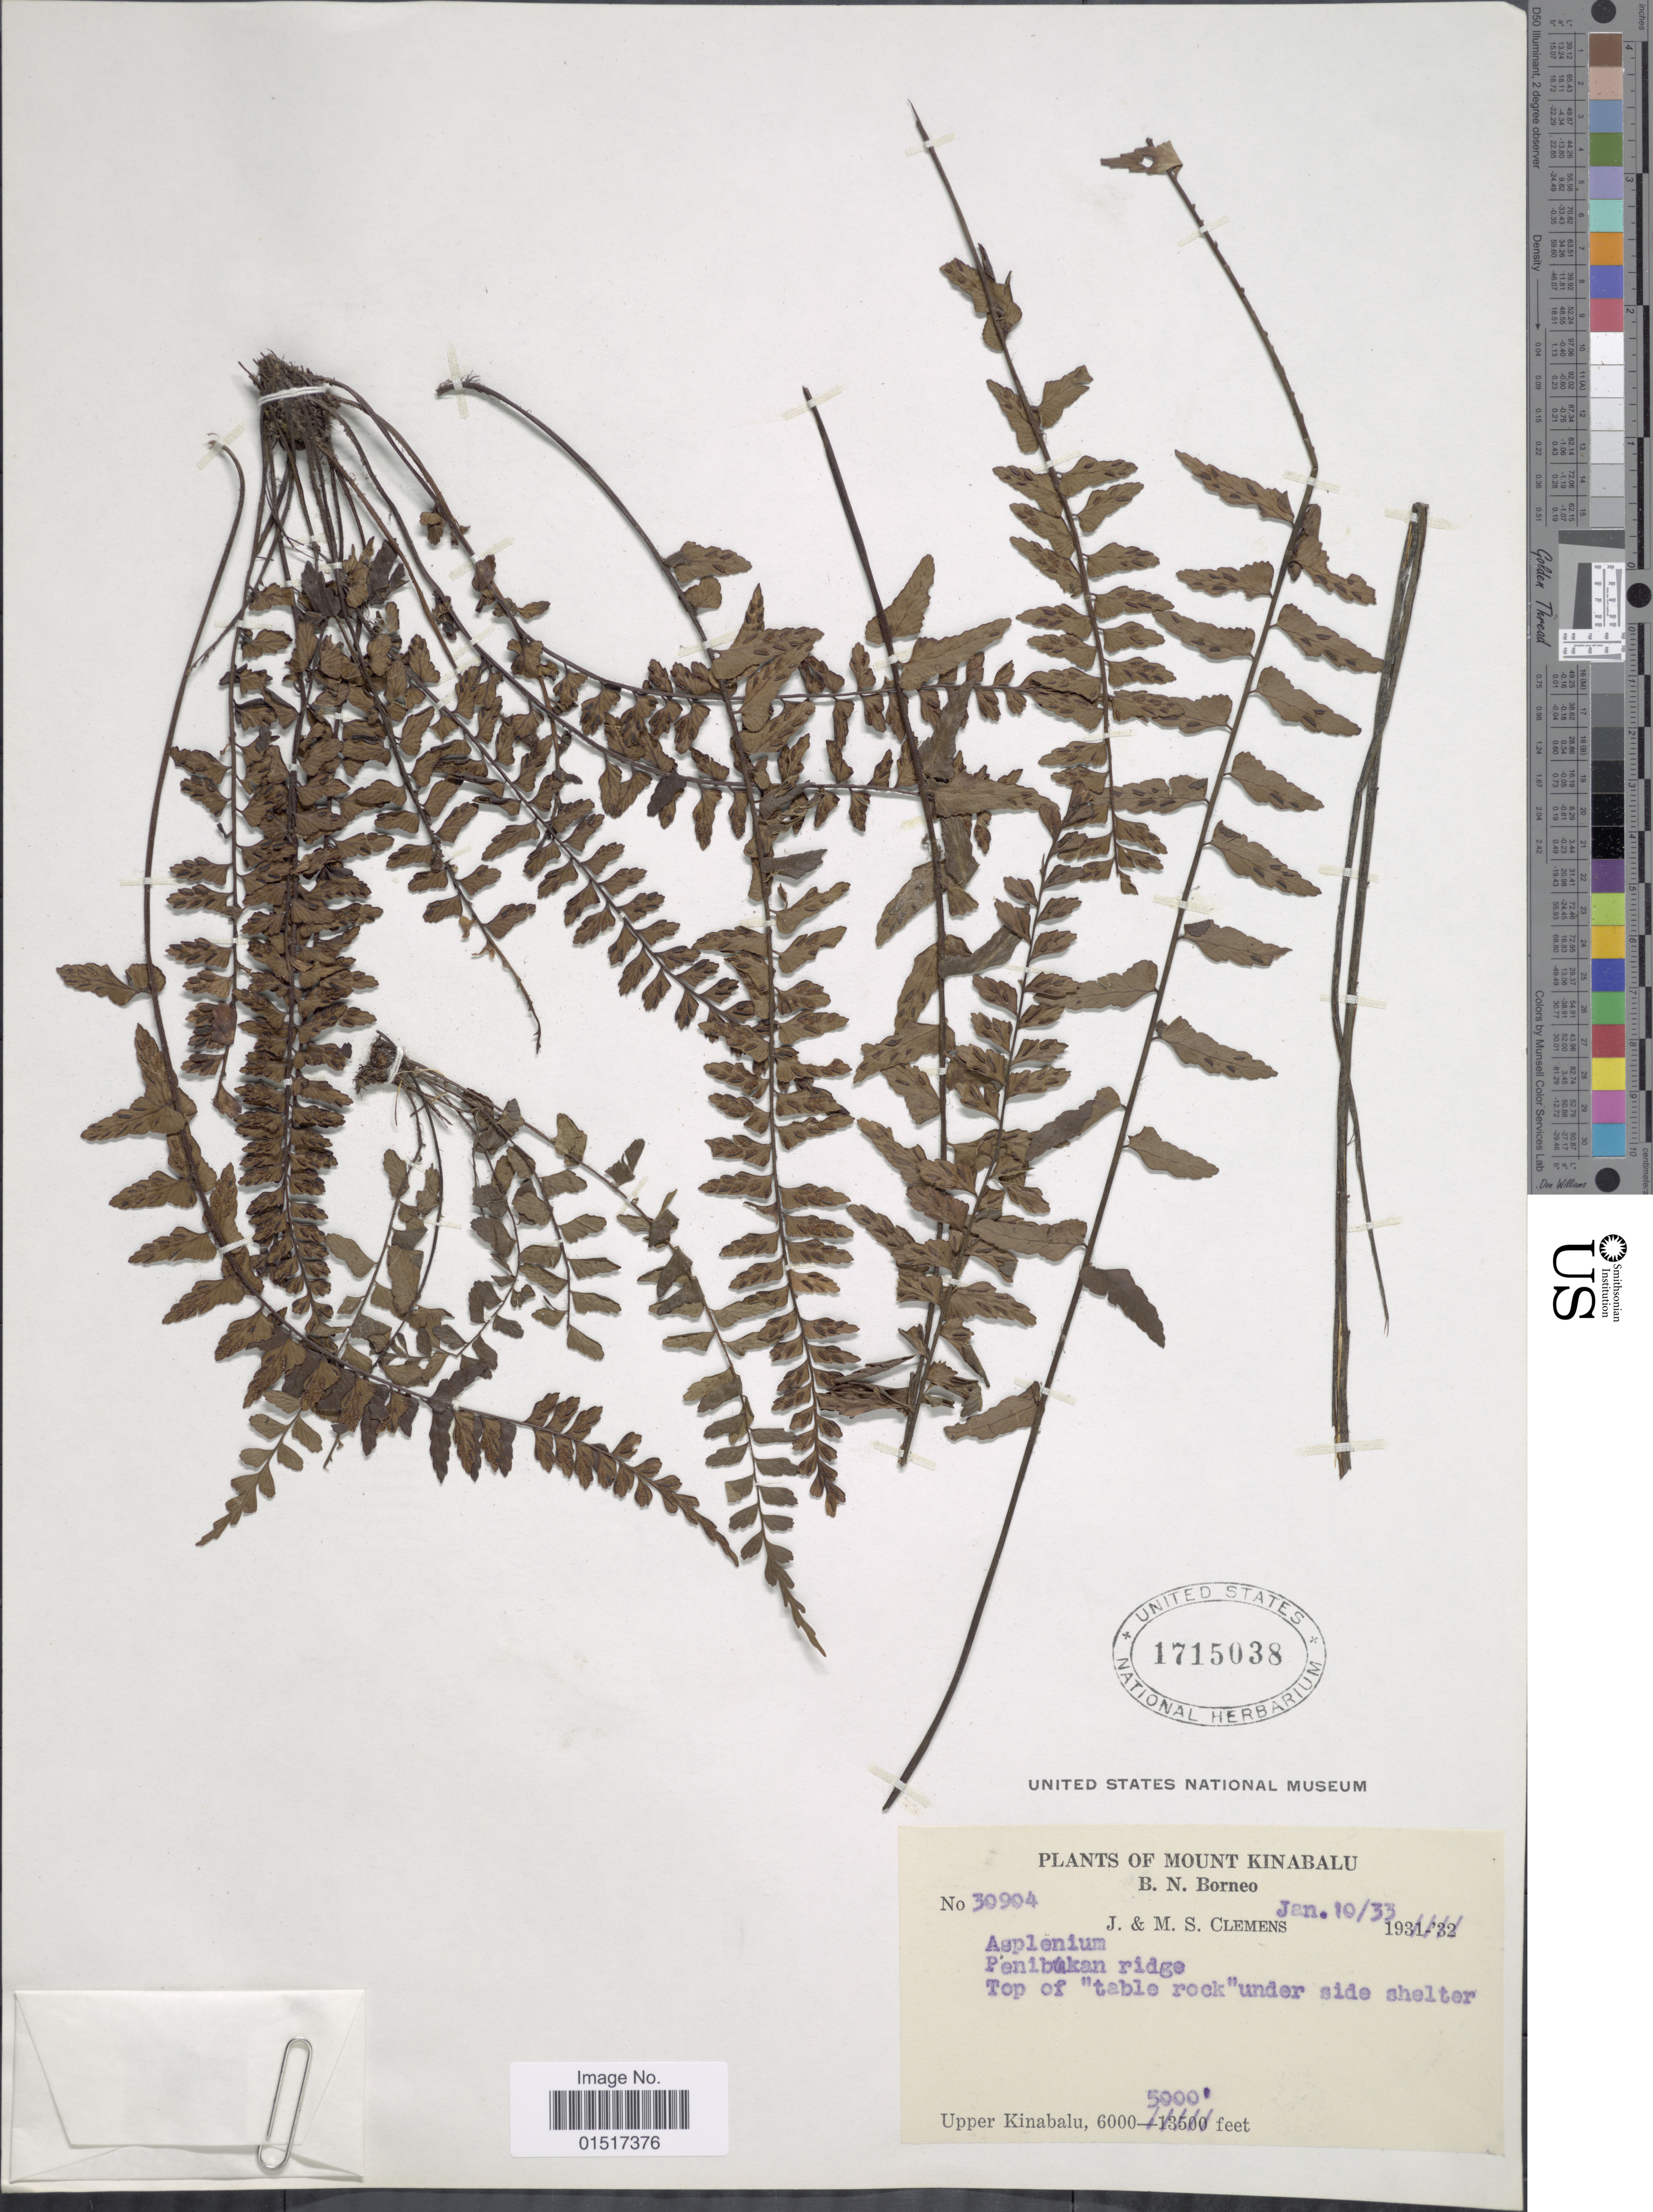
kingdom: Plantae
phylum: Tracheophyta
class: Polypodiopsida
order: Polypodiales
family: Aspleniaceae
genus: Asplenium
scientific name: Asplenium sp.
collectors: J. Clemens & M. S. Clemens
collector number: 30904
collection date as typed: Transcribed d/m/y: 10/1/33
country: Malaysia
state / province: Sabah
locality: Moutn Kinabalu, B. N. Borneo. Penibukan ridge. Upper Kinabalu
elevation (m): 1524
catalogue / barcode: US 1715038